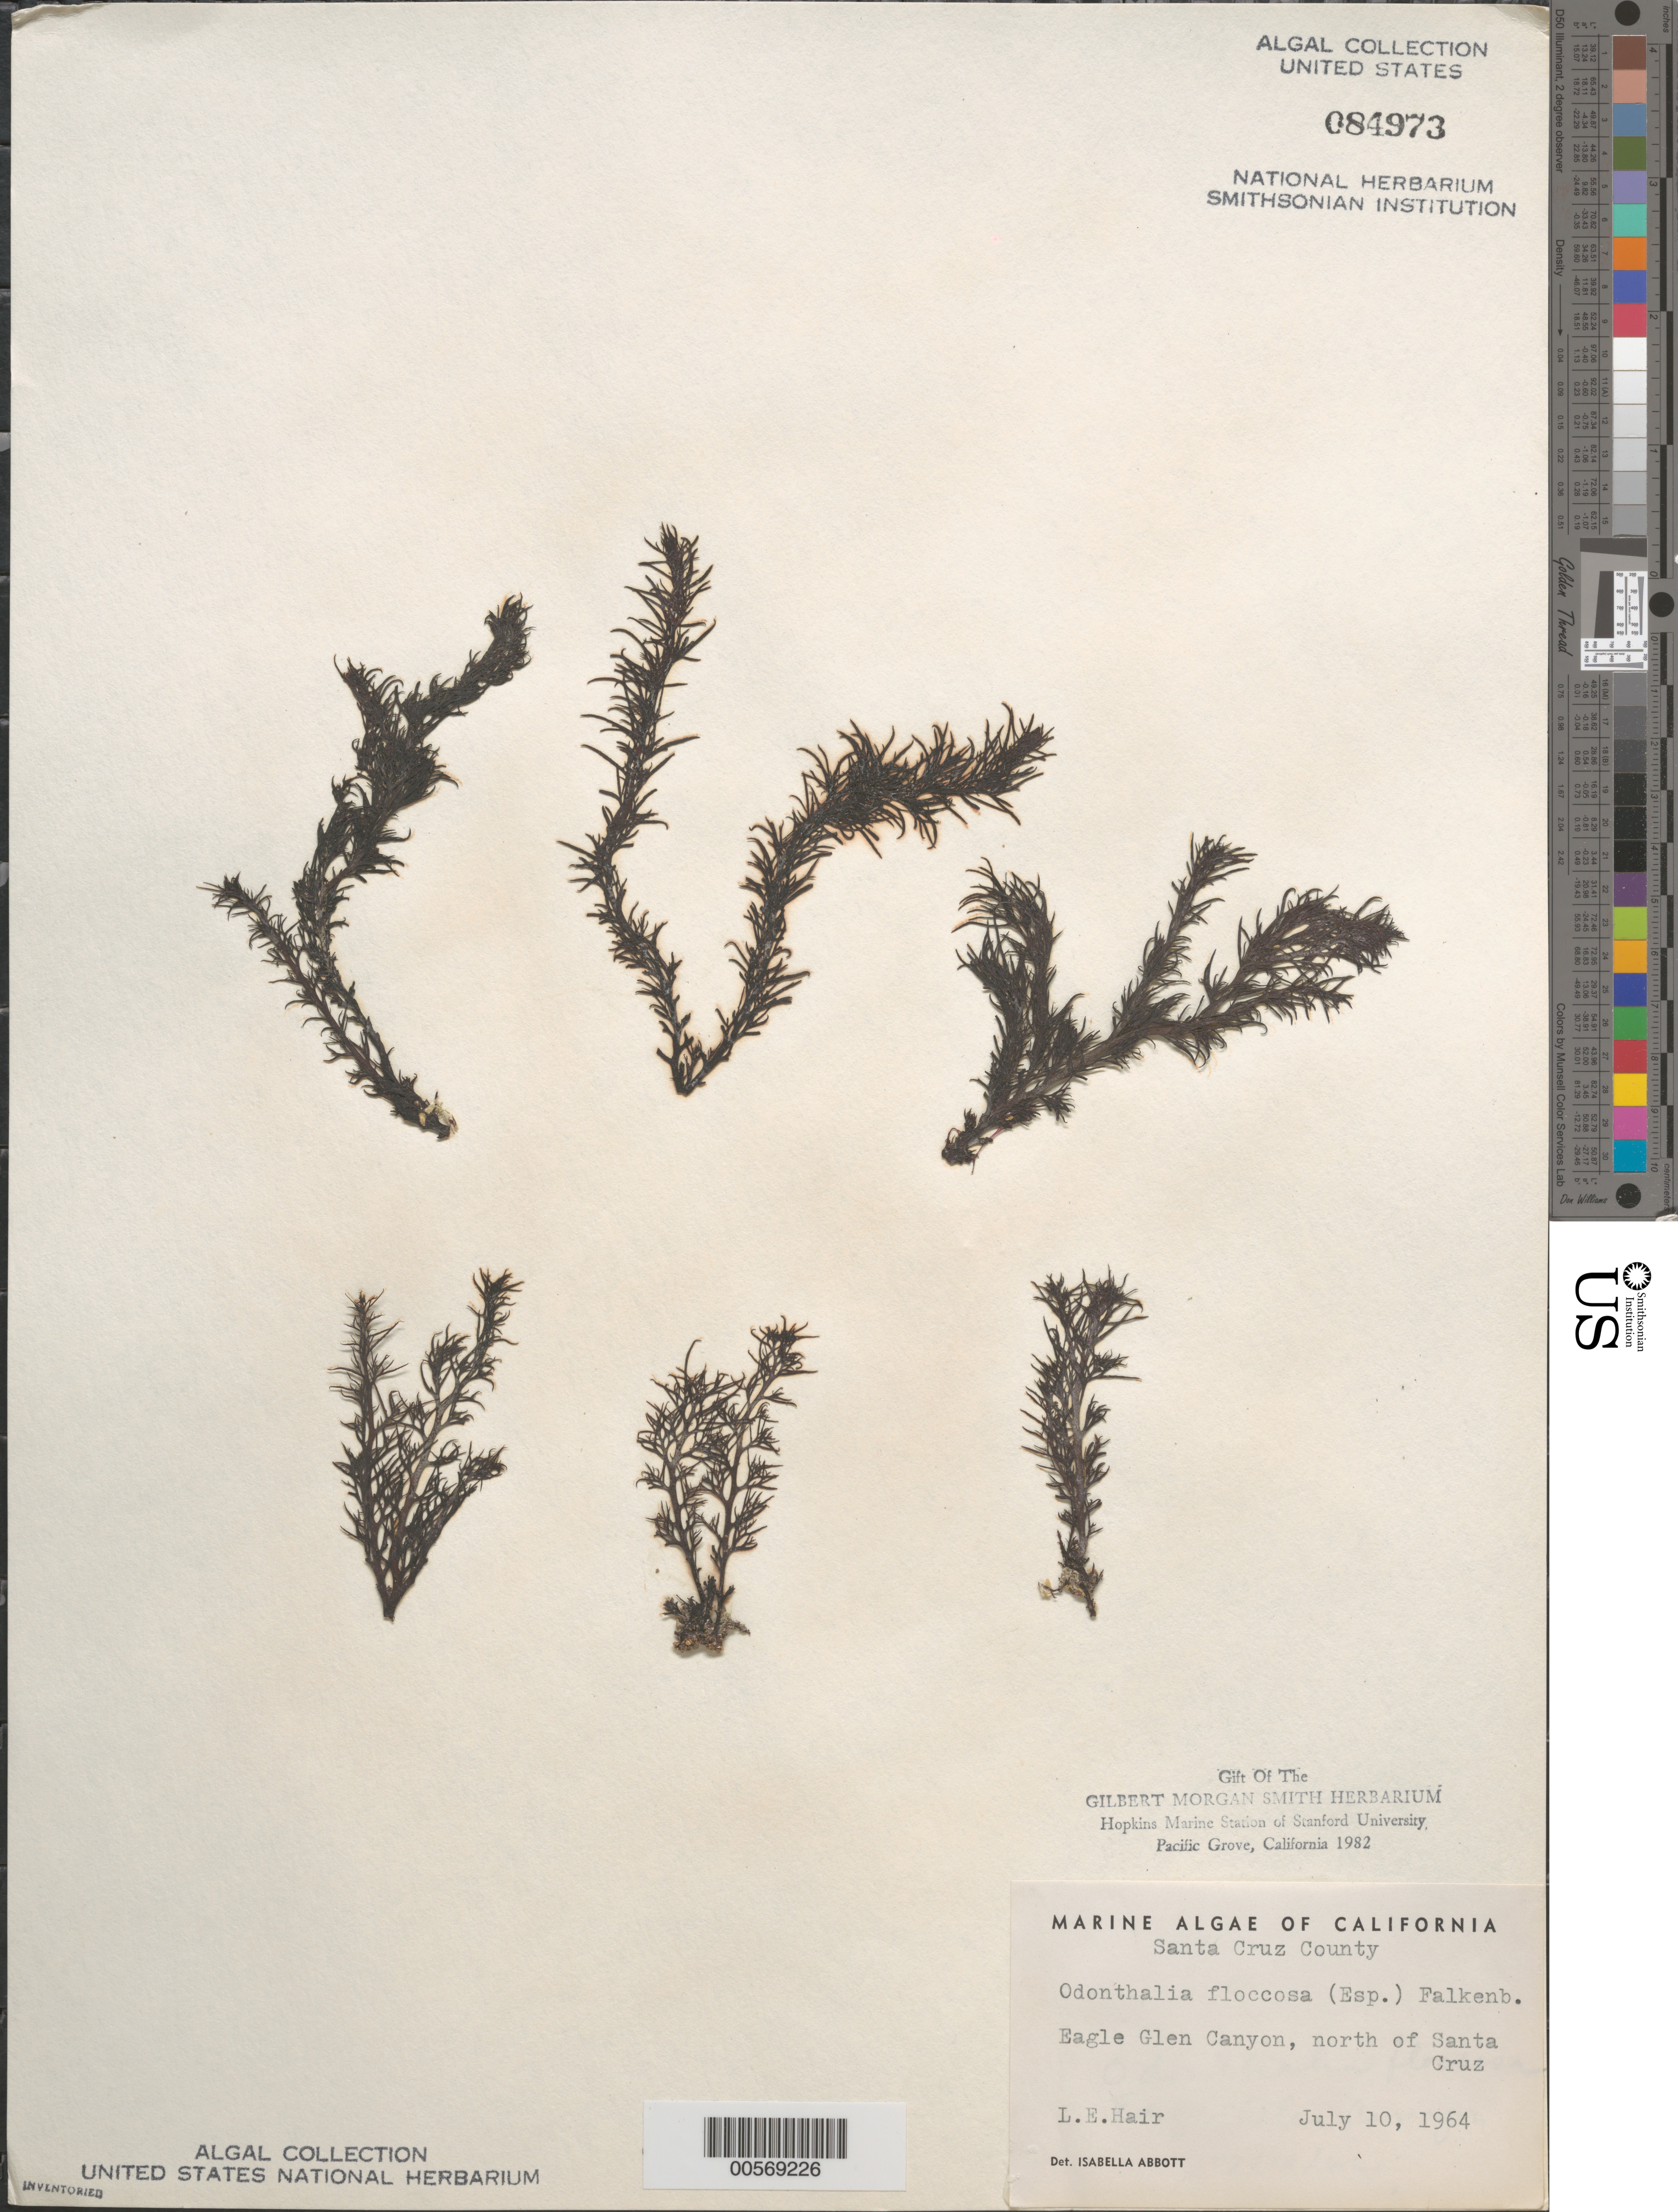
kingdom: Plantae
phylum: Rhodophyta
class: Florideophyceae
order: Ceramiales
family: Rhodomelaceae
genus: Odonthalia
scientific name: Odonthalia floccosa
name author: (Esper) Falkenb.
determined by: Abbott, Isabella A.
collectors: L. Hair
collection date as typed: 10 Jul 1964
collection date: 1964-07-10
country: United States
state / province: California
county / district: Santa Cruz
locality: Eagle Glen Canyon, north of Santa Cruz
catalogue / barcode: US 84973